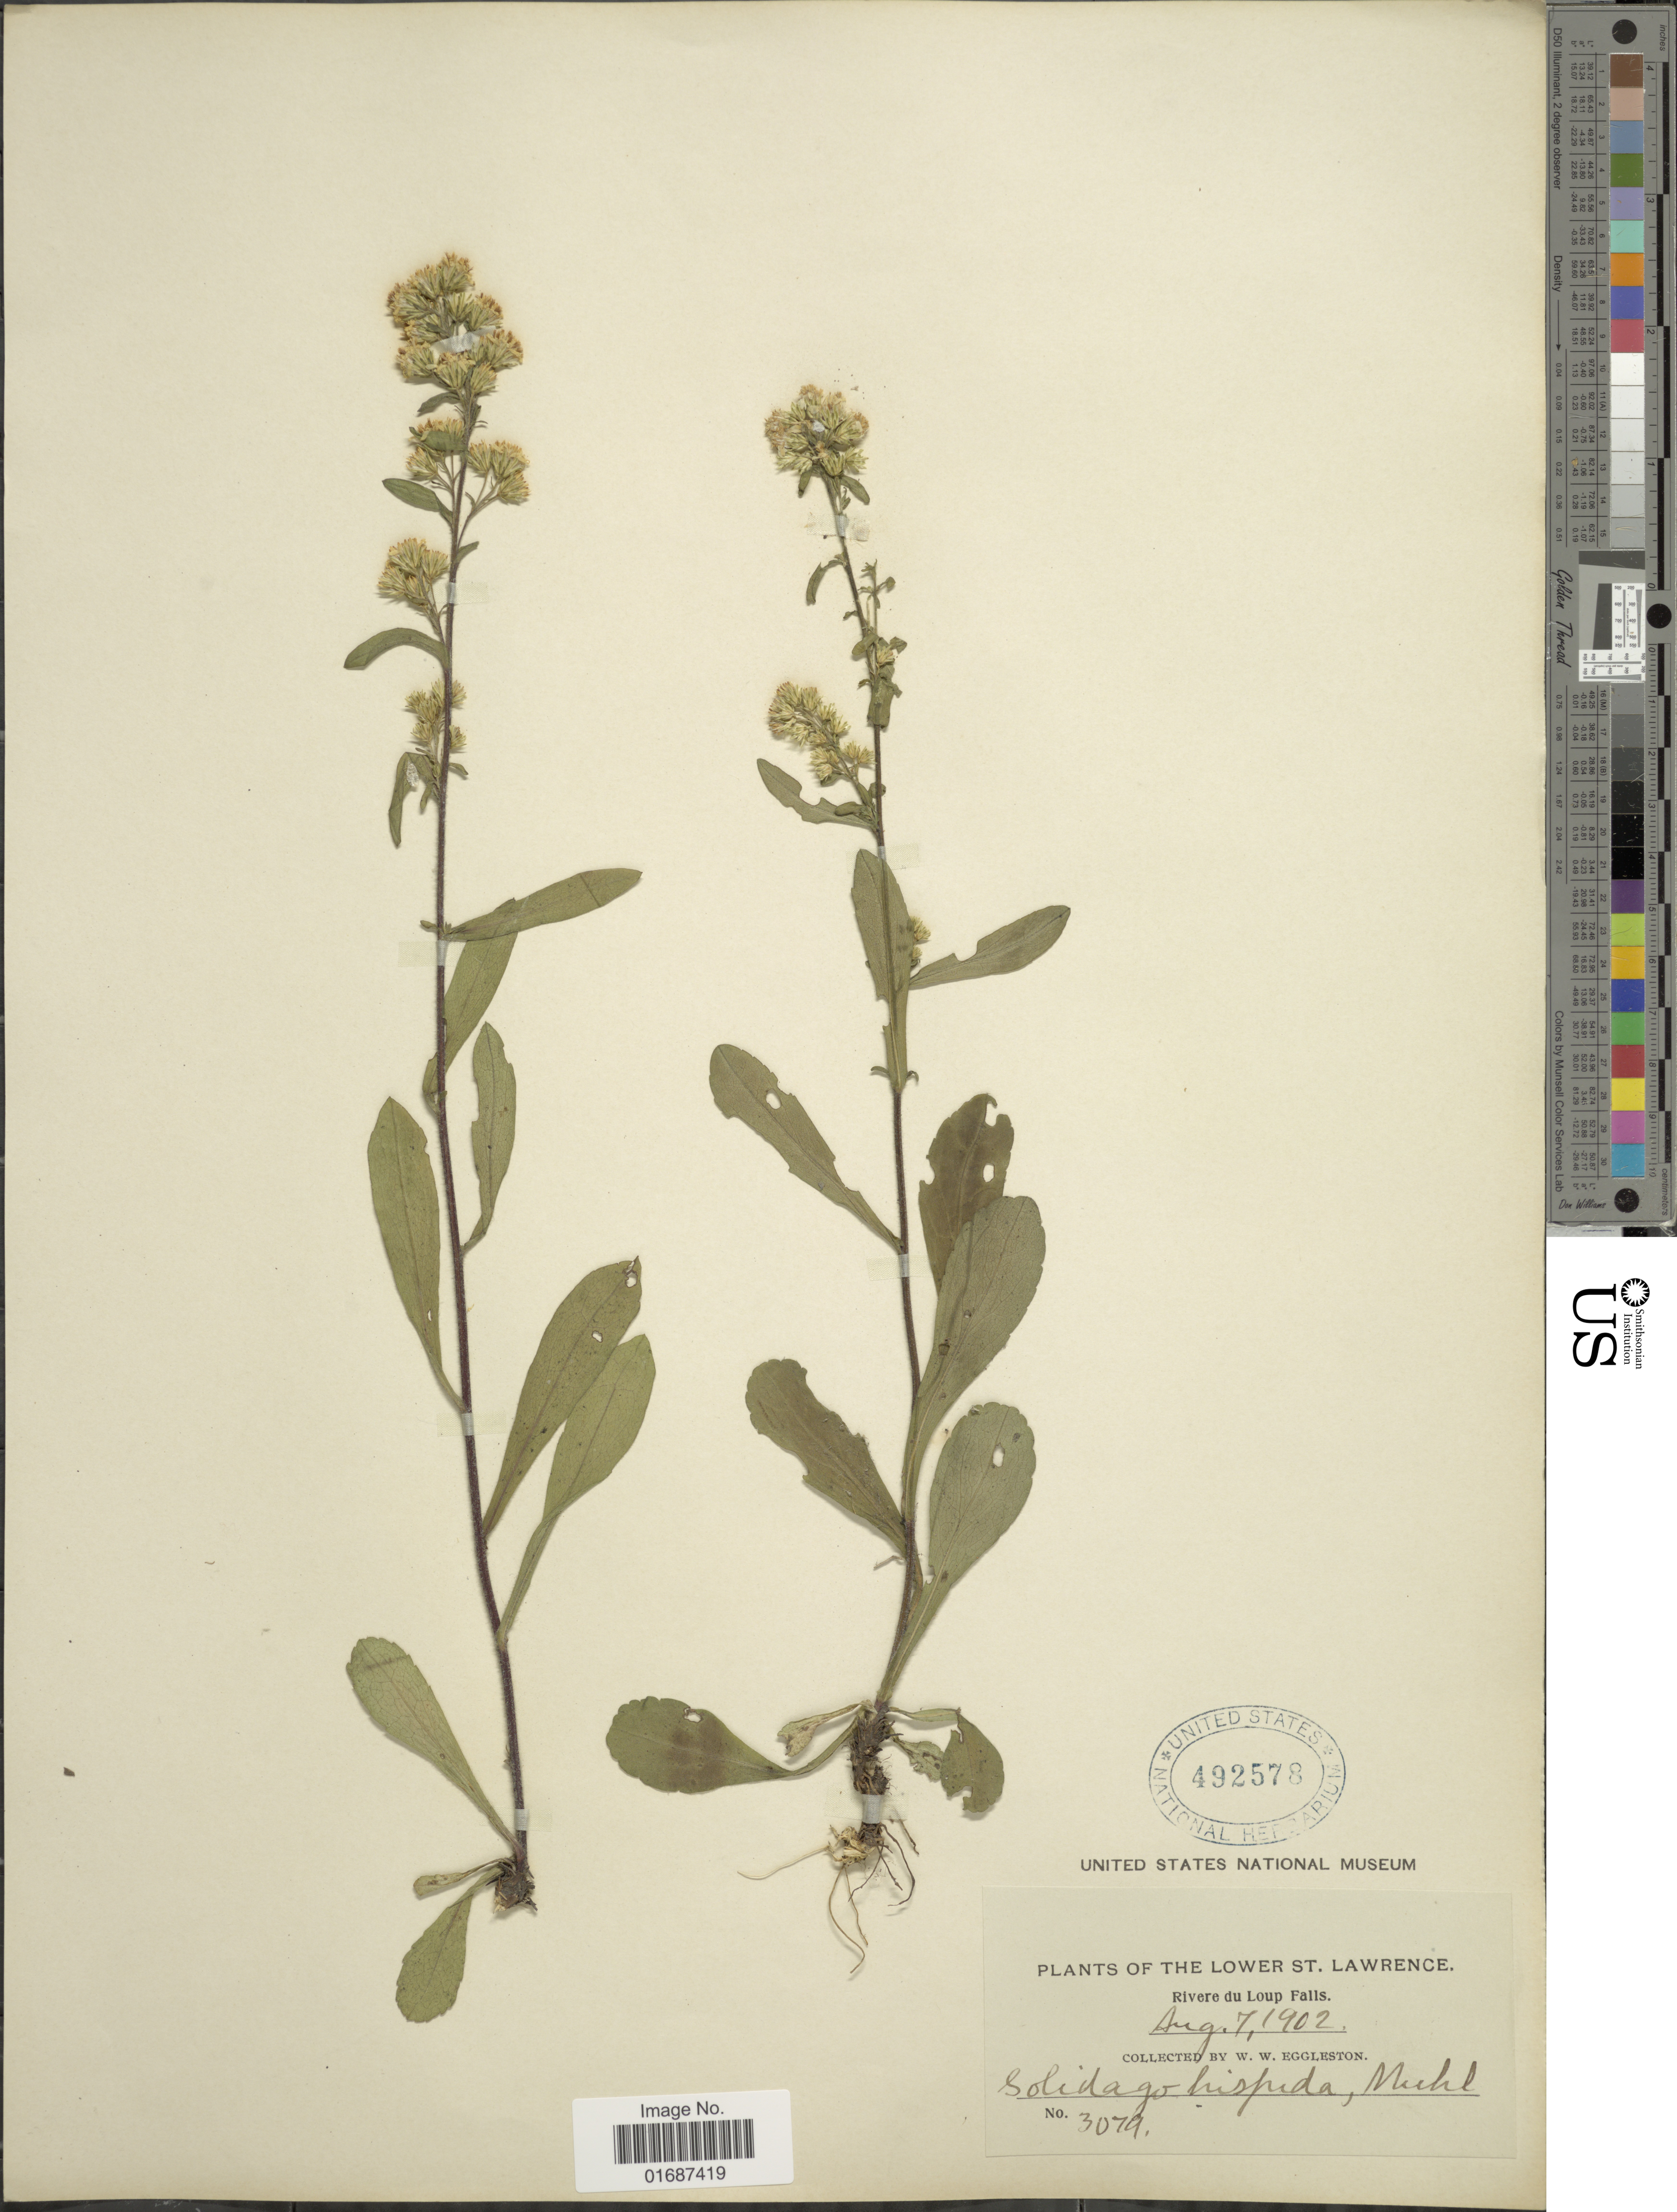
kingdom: Plantae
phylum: Tracheophyta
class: Magnoliopsida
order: Asterales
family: Asteraceae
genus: Solidago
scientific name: Solidago hispida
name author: Muhl. ex Willd.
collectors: W. W. Eggleston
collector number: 3079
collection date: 1902-08-07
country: Canada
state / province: Quebec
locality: The Lower St. Lawrence, Rivere du Loup Falls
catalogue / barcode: US 492578